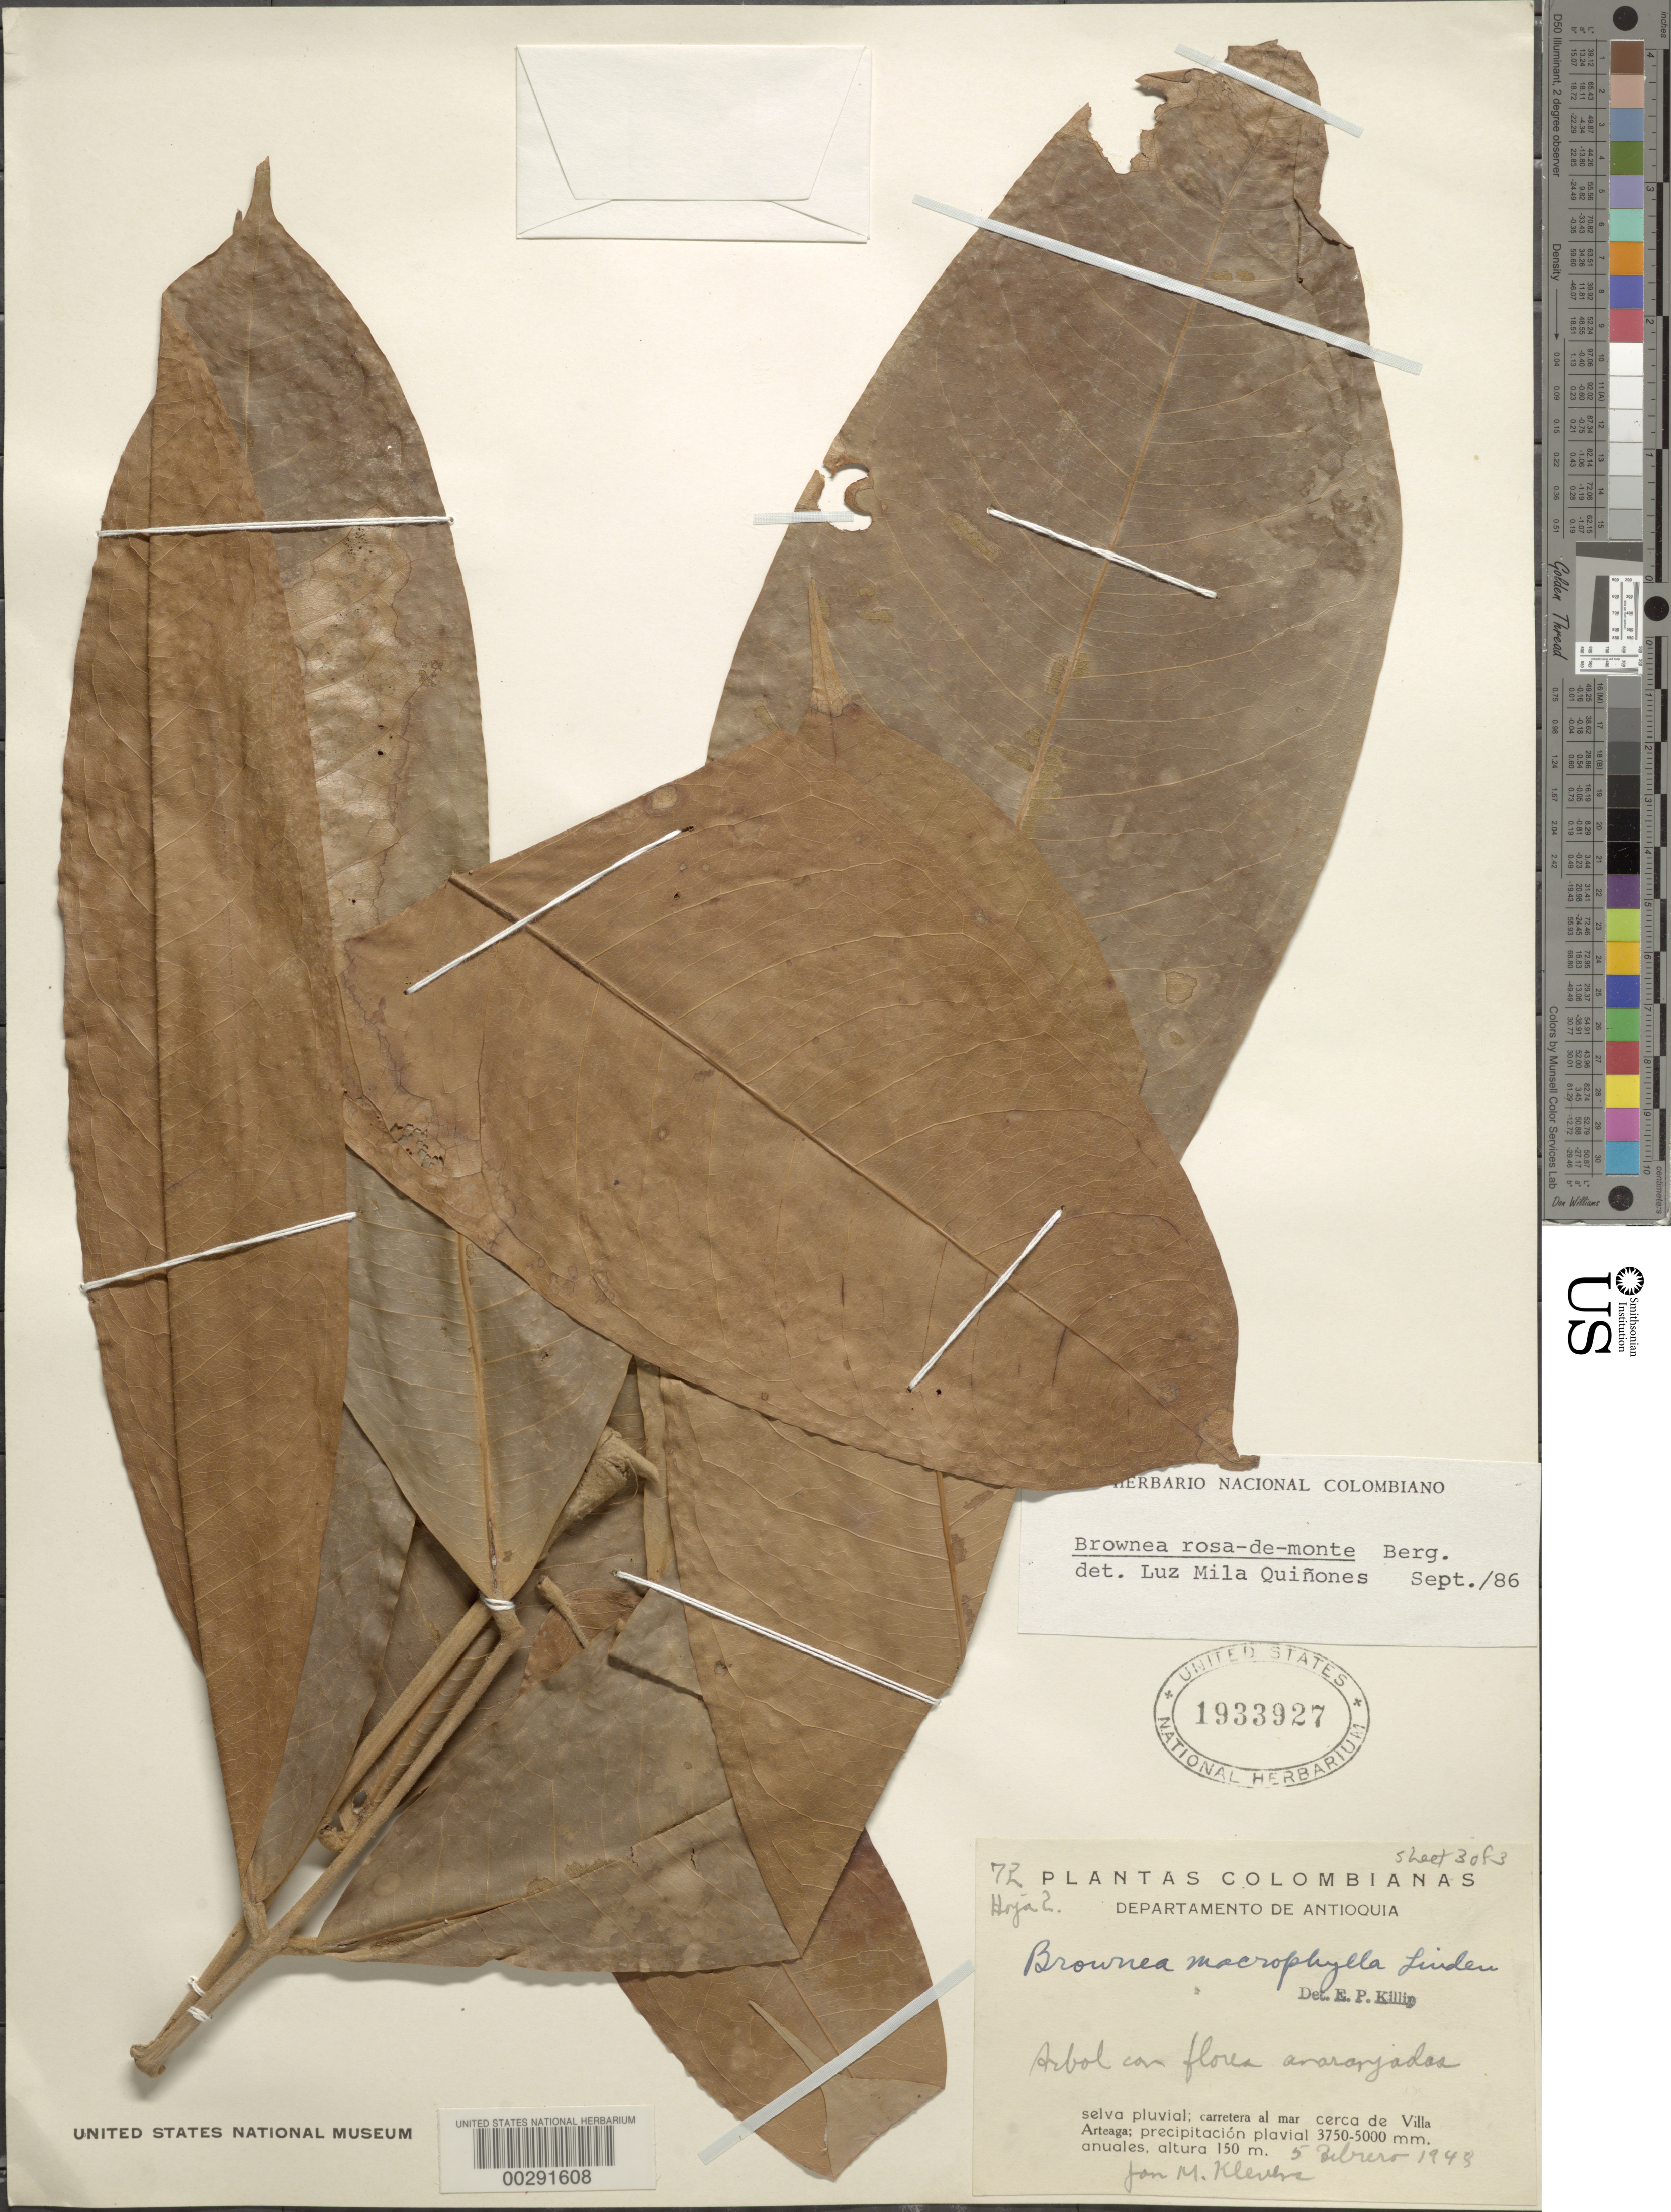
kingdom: Plantae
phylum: Tracheophyta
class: Magnoliopsida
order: Fabales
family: Fabaceae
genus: Brownea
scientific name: Brownea rosa-de-monte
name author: P.J. Bergius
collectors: J. Klevera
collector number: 72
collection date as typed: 05 Feb 1948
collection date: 1948-02-05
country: Colombia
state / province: Antioquia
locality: Carretera al Mar; around Villa Arteaga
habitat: Rain forest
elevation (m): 150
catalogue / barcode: US 1933927